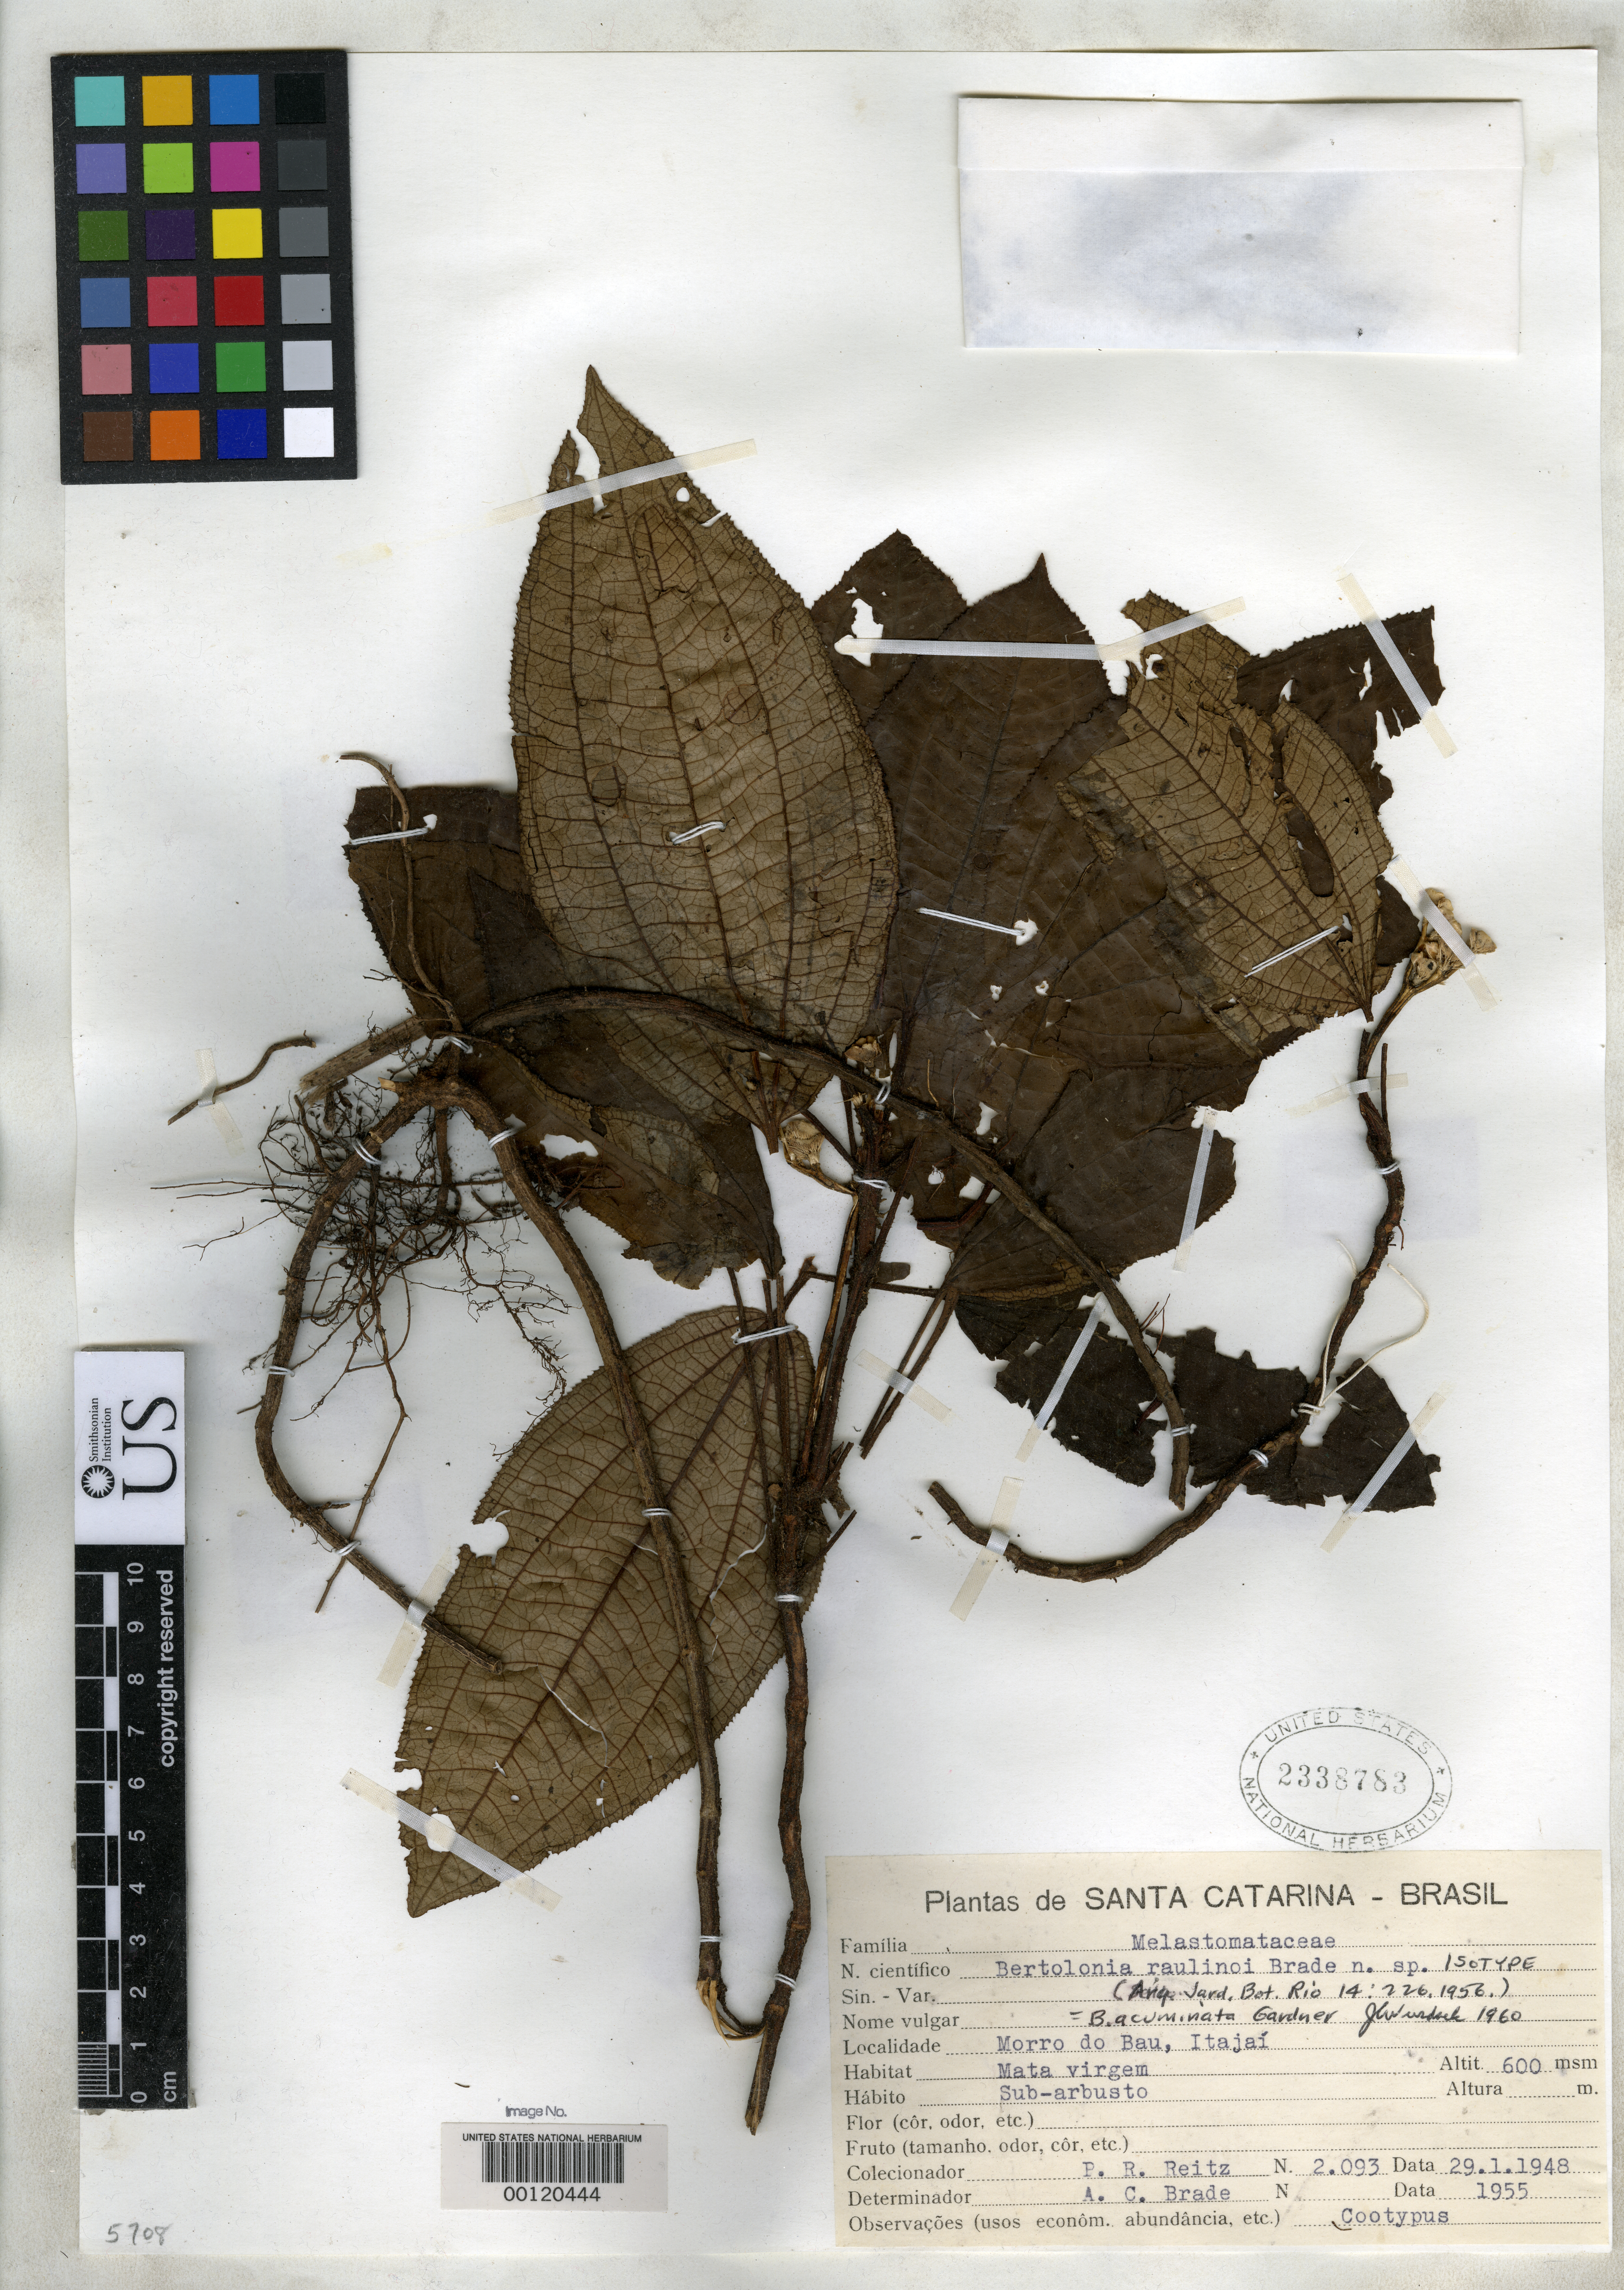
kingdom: Plantae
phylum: Tracheophyta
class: Magnoliopsida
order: Myrtales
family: Melastomataceae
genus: Bertolonia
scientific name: Bertolonia raulinoi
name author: Brade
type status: Isotype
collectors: R. Reitz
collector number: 2093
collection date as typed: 29 Jan 1948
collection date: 1948-01-29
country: Brazil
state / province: Santa Catarina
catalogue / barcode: US 2338783